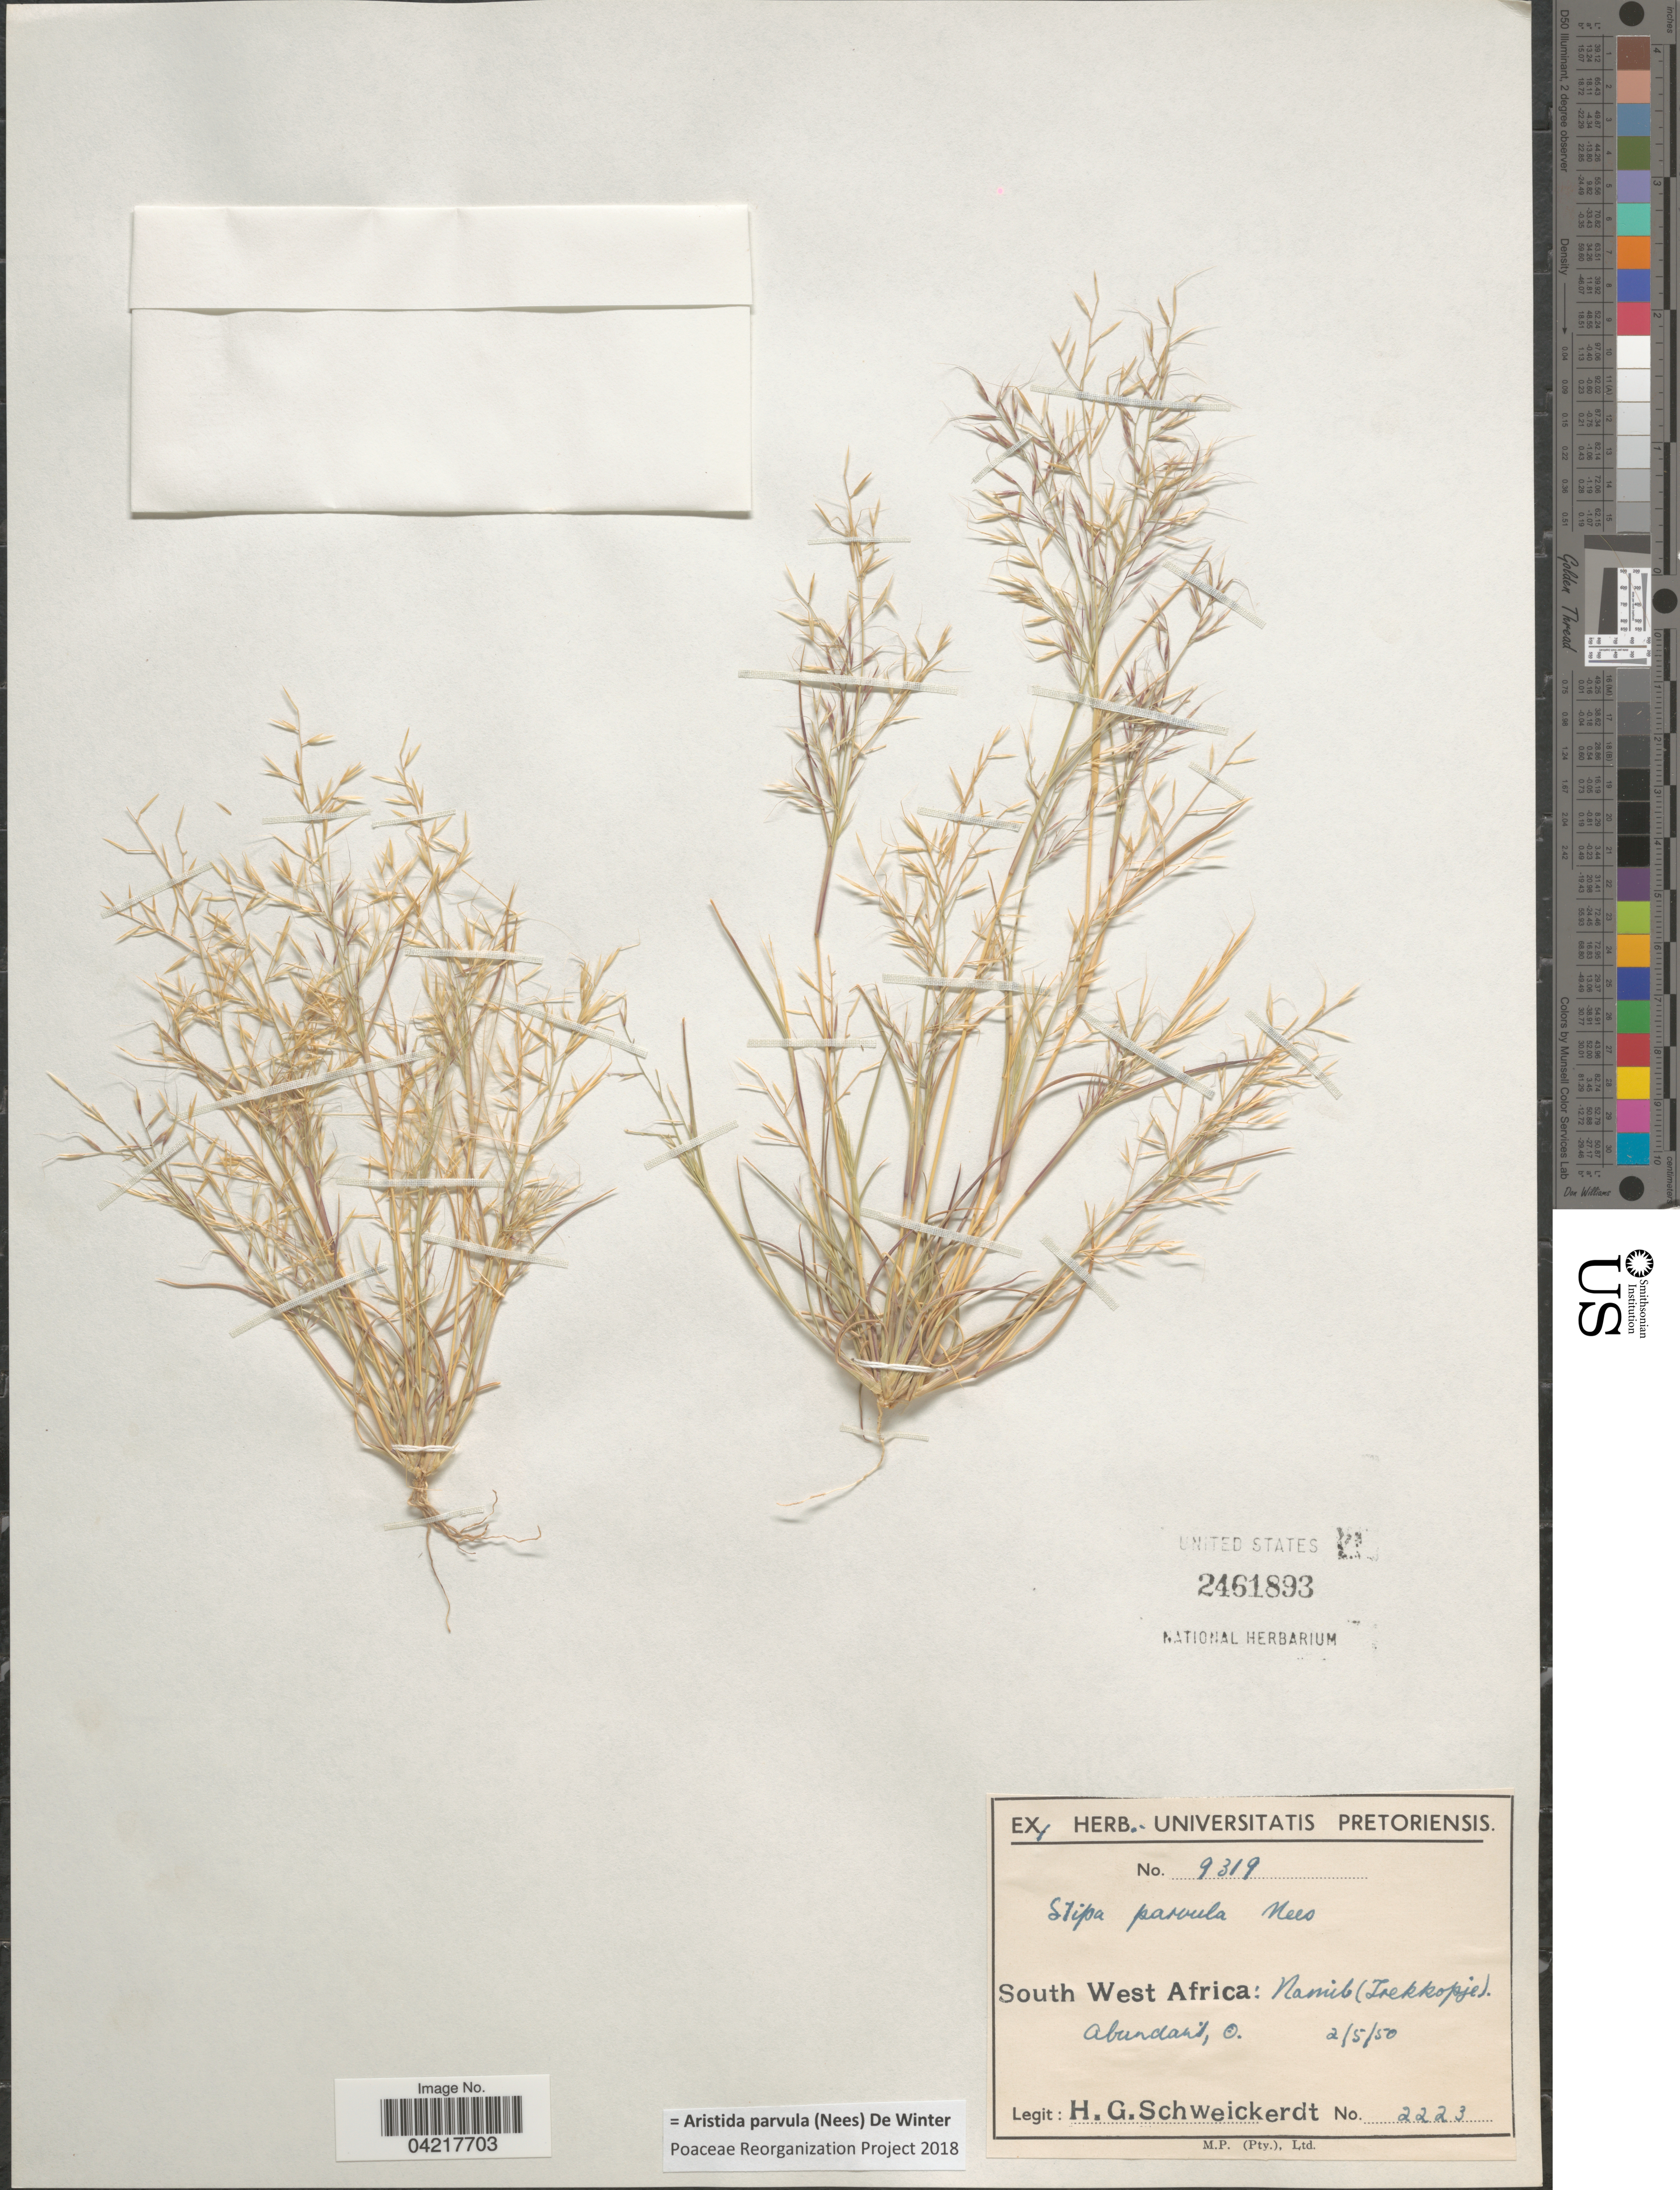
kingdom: Plantae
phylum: Tracheophyta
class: Liliopsida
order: Poales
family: Poaceae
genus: Aristida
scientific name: Aristida parvula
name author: Nees & De Winter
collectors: H. Schweickerdt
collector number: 2223/9319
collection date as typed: Transcribed d/m/y: 2/5/50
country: Namibia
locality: South West Africa: Namib (Trekkopje).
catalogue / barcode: US 2461893